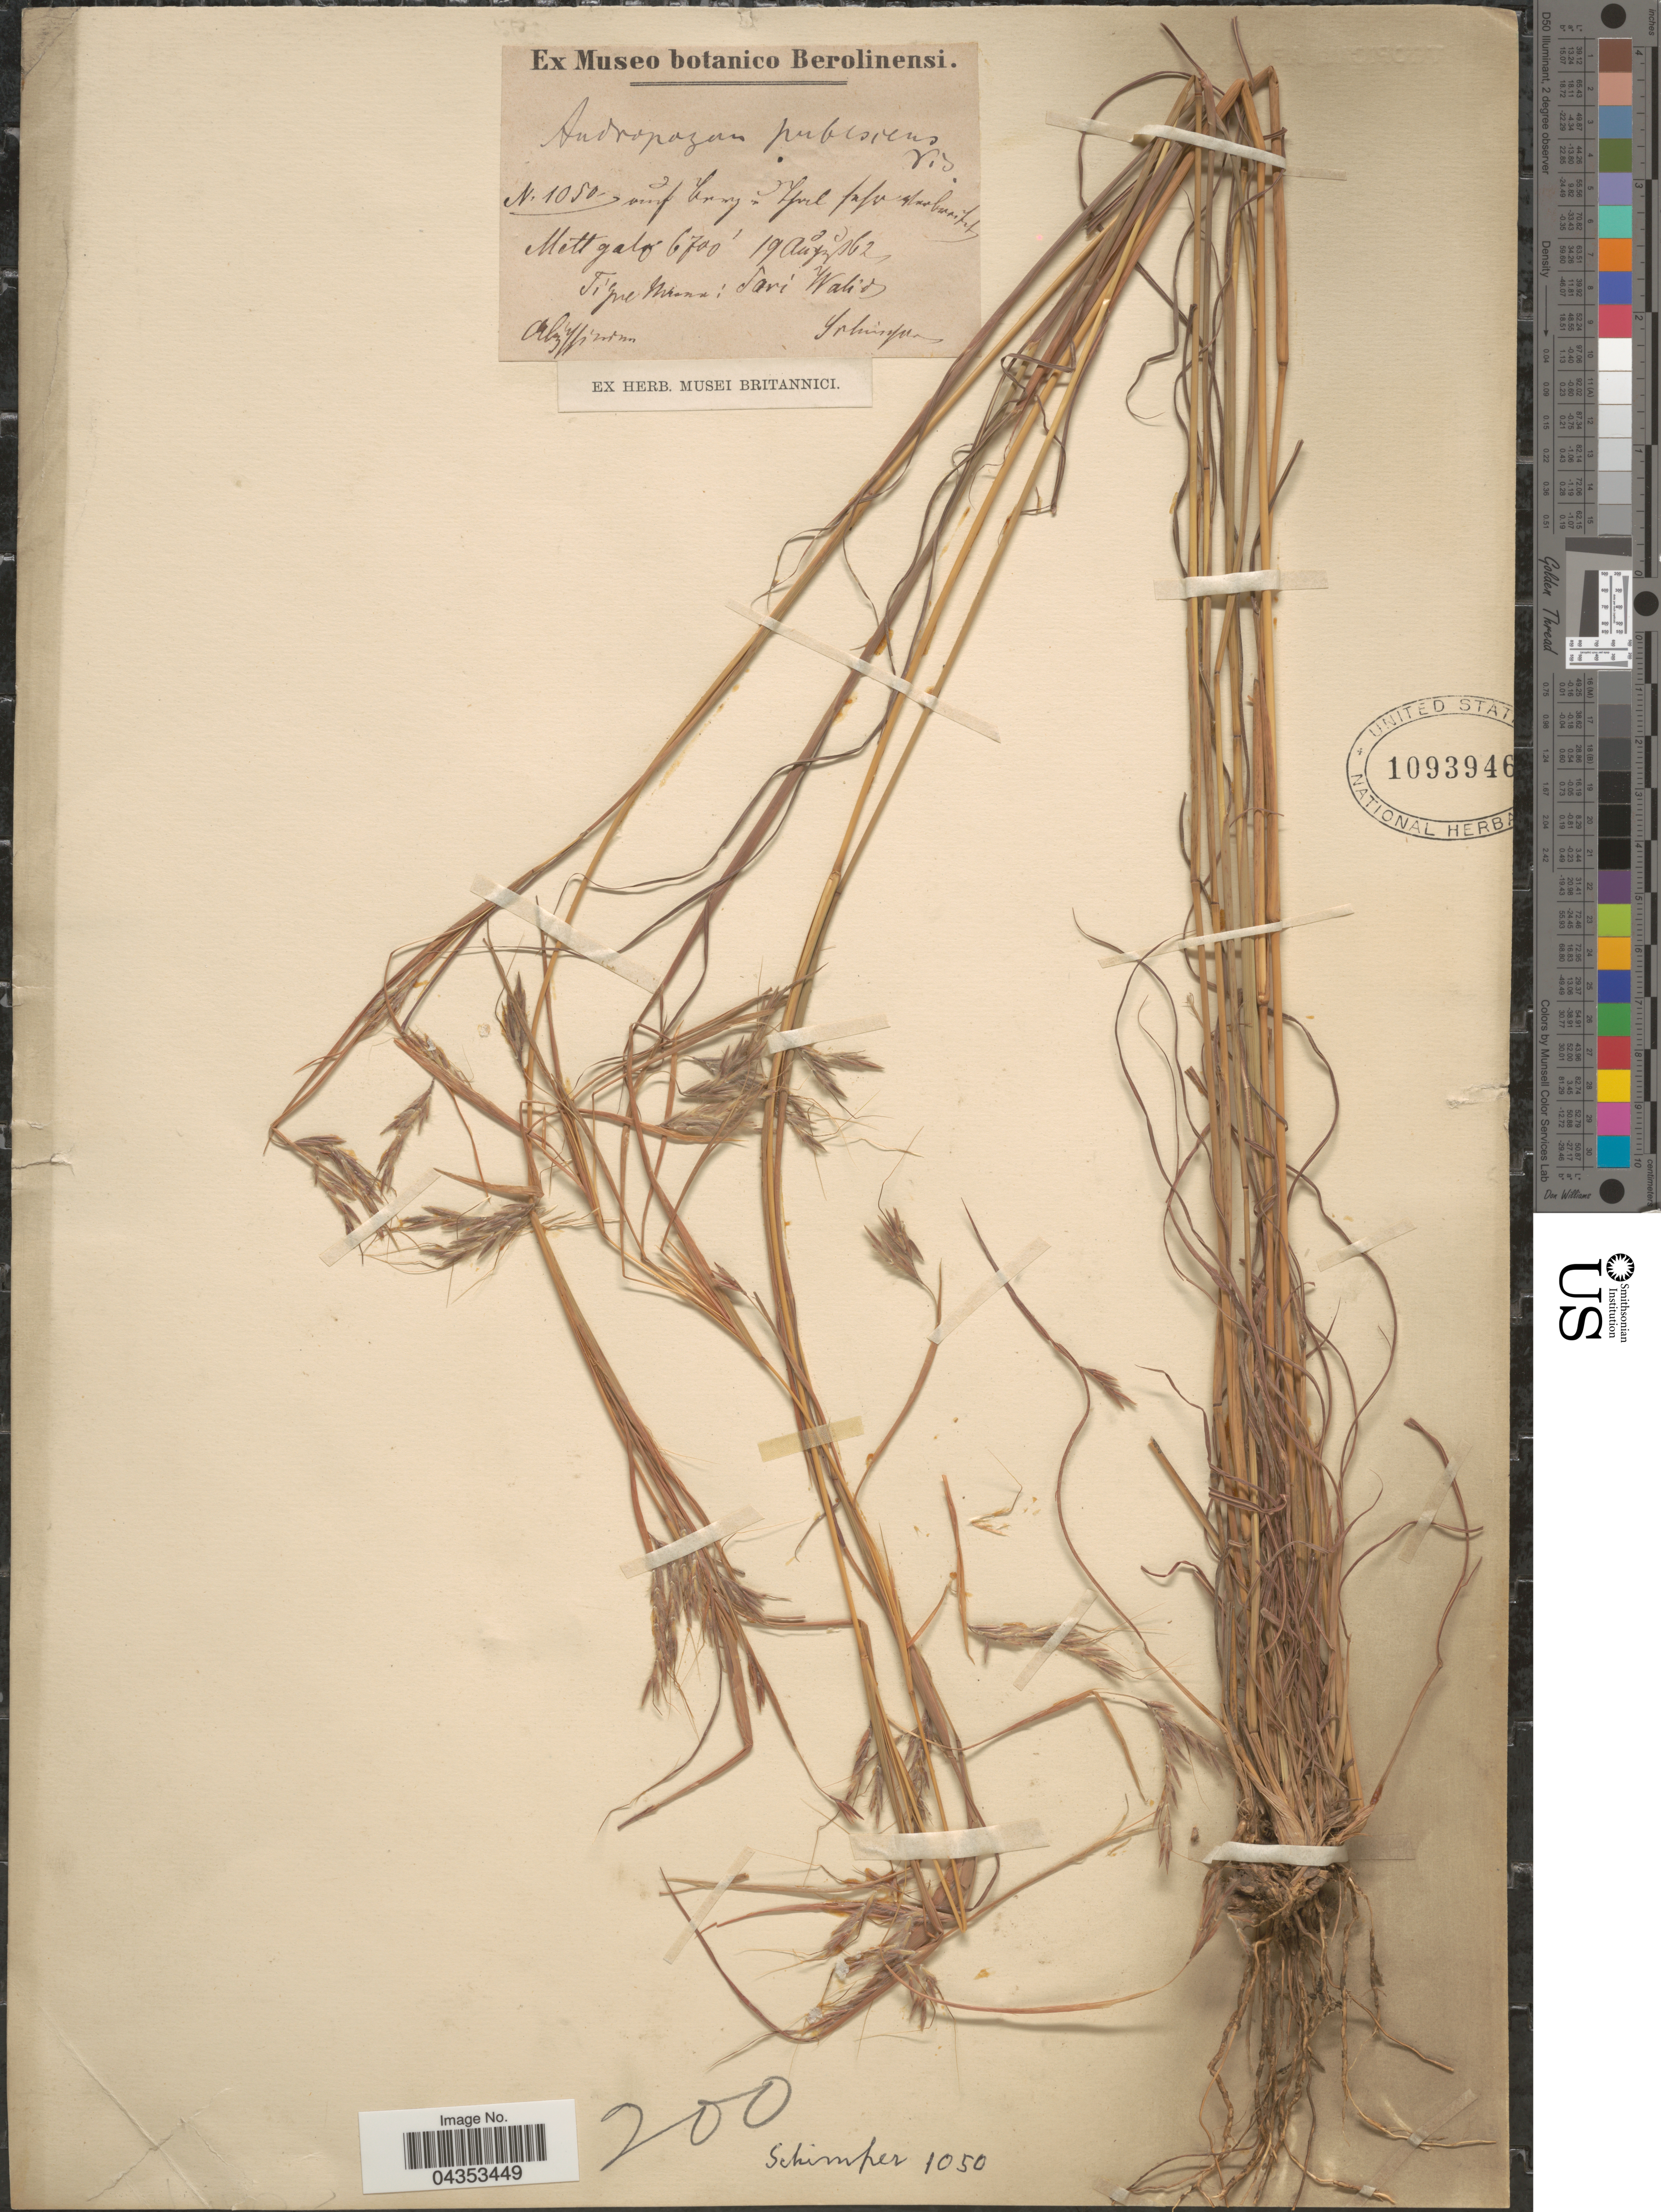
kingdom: Plantae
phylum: Tracheophyta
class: Liliopsida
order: Poales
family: Poaceae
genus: Hyparrhenia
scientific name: Hyparrhenia hirta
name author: (L.) Stapf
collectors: -. Schimper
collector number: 1050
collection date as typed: Transcribed d/m/y: 19/8/62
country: Ethiopia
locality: Matt galz [interpreted]. Tigre Mkana [interpreted]: Sari Wahid [interpreted]. Abyssinia.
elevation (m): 2042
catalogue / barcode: US 1093946